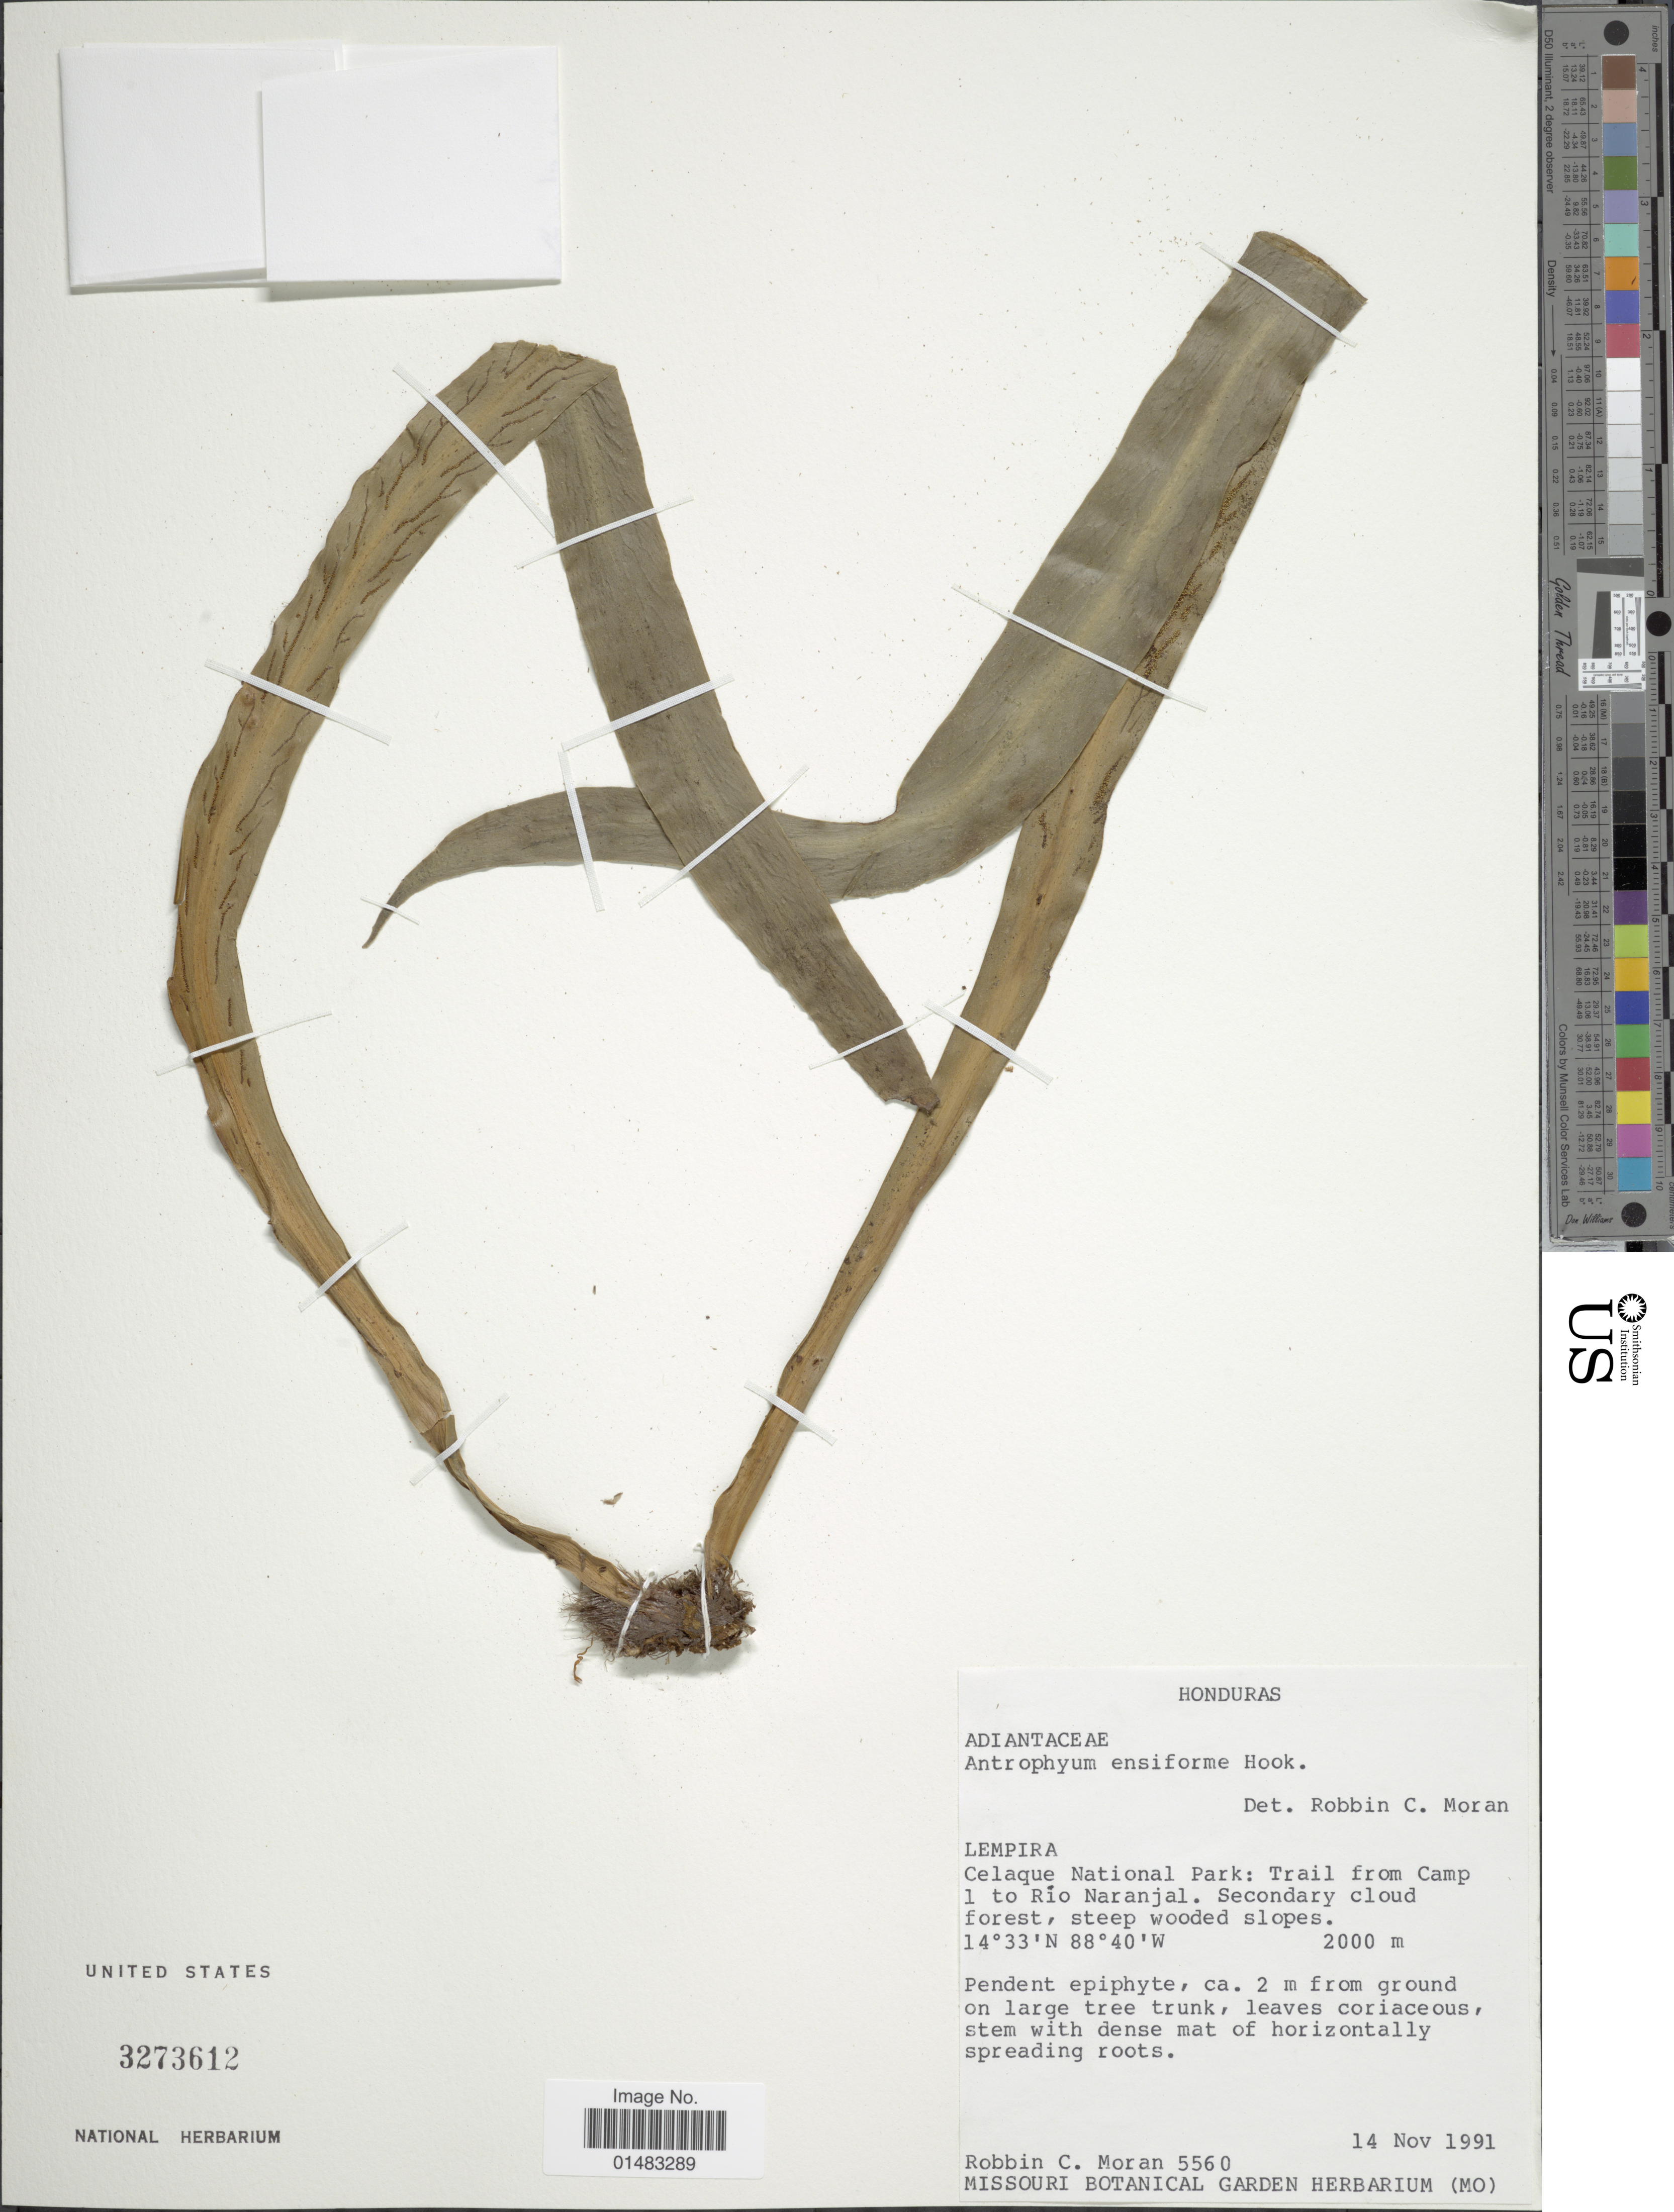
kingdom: Plantae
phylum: Tracheophyta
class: Polypodiopsida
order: Polypodiales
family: Pteridaceae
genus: Scoliosorus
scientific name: Scoliosorus ensiformis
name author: (Hook.) T. Moore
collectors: R. C. Moran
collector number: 5560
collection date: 1991-11-14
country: Honduras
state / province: Lempira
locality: Celaque National Park: Trail from Camp 1 to Rio Naranjal. Secondary cloud forest, steep wooded slopes.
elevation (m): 2000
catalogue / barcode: US 3273612